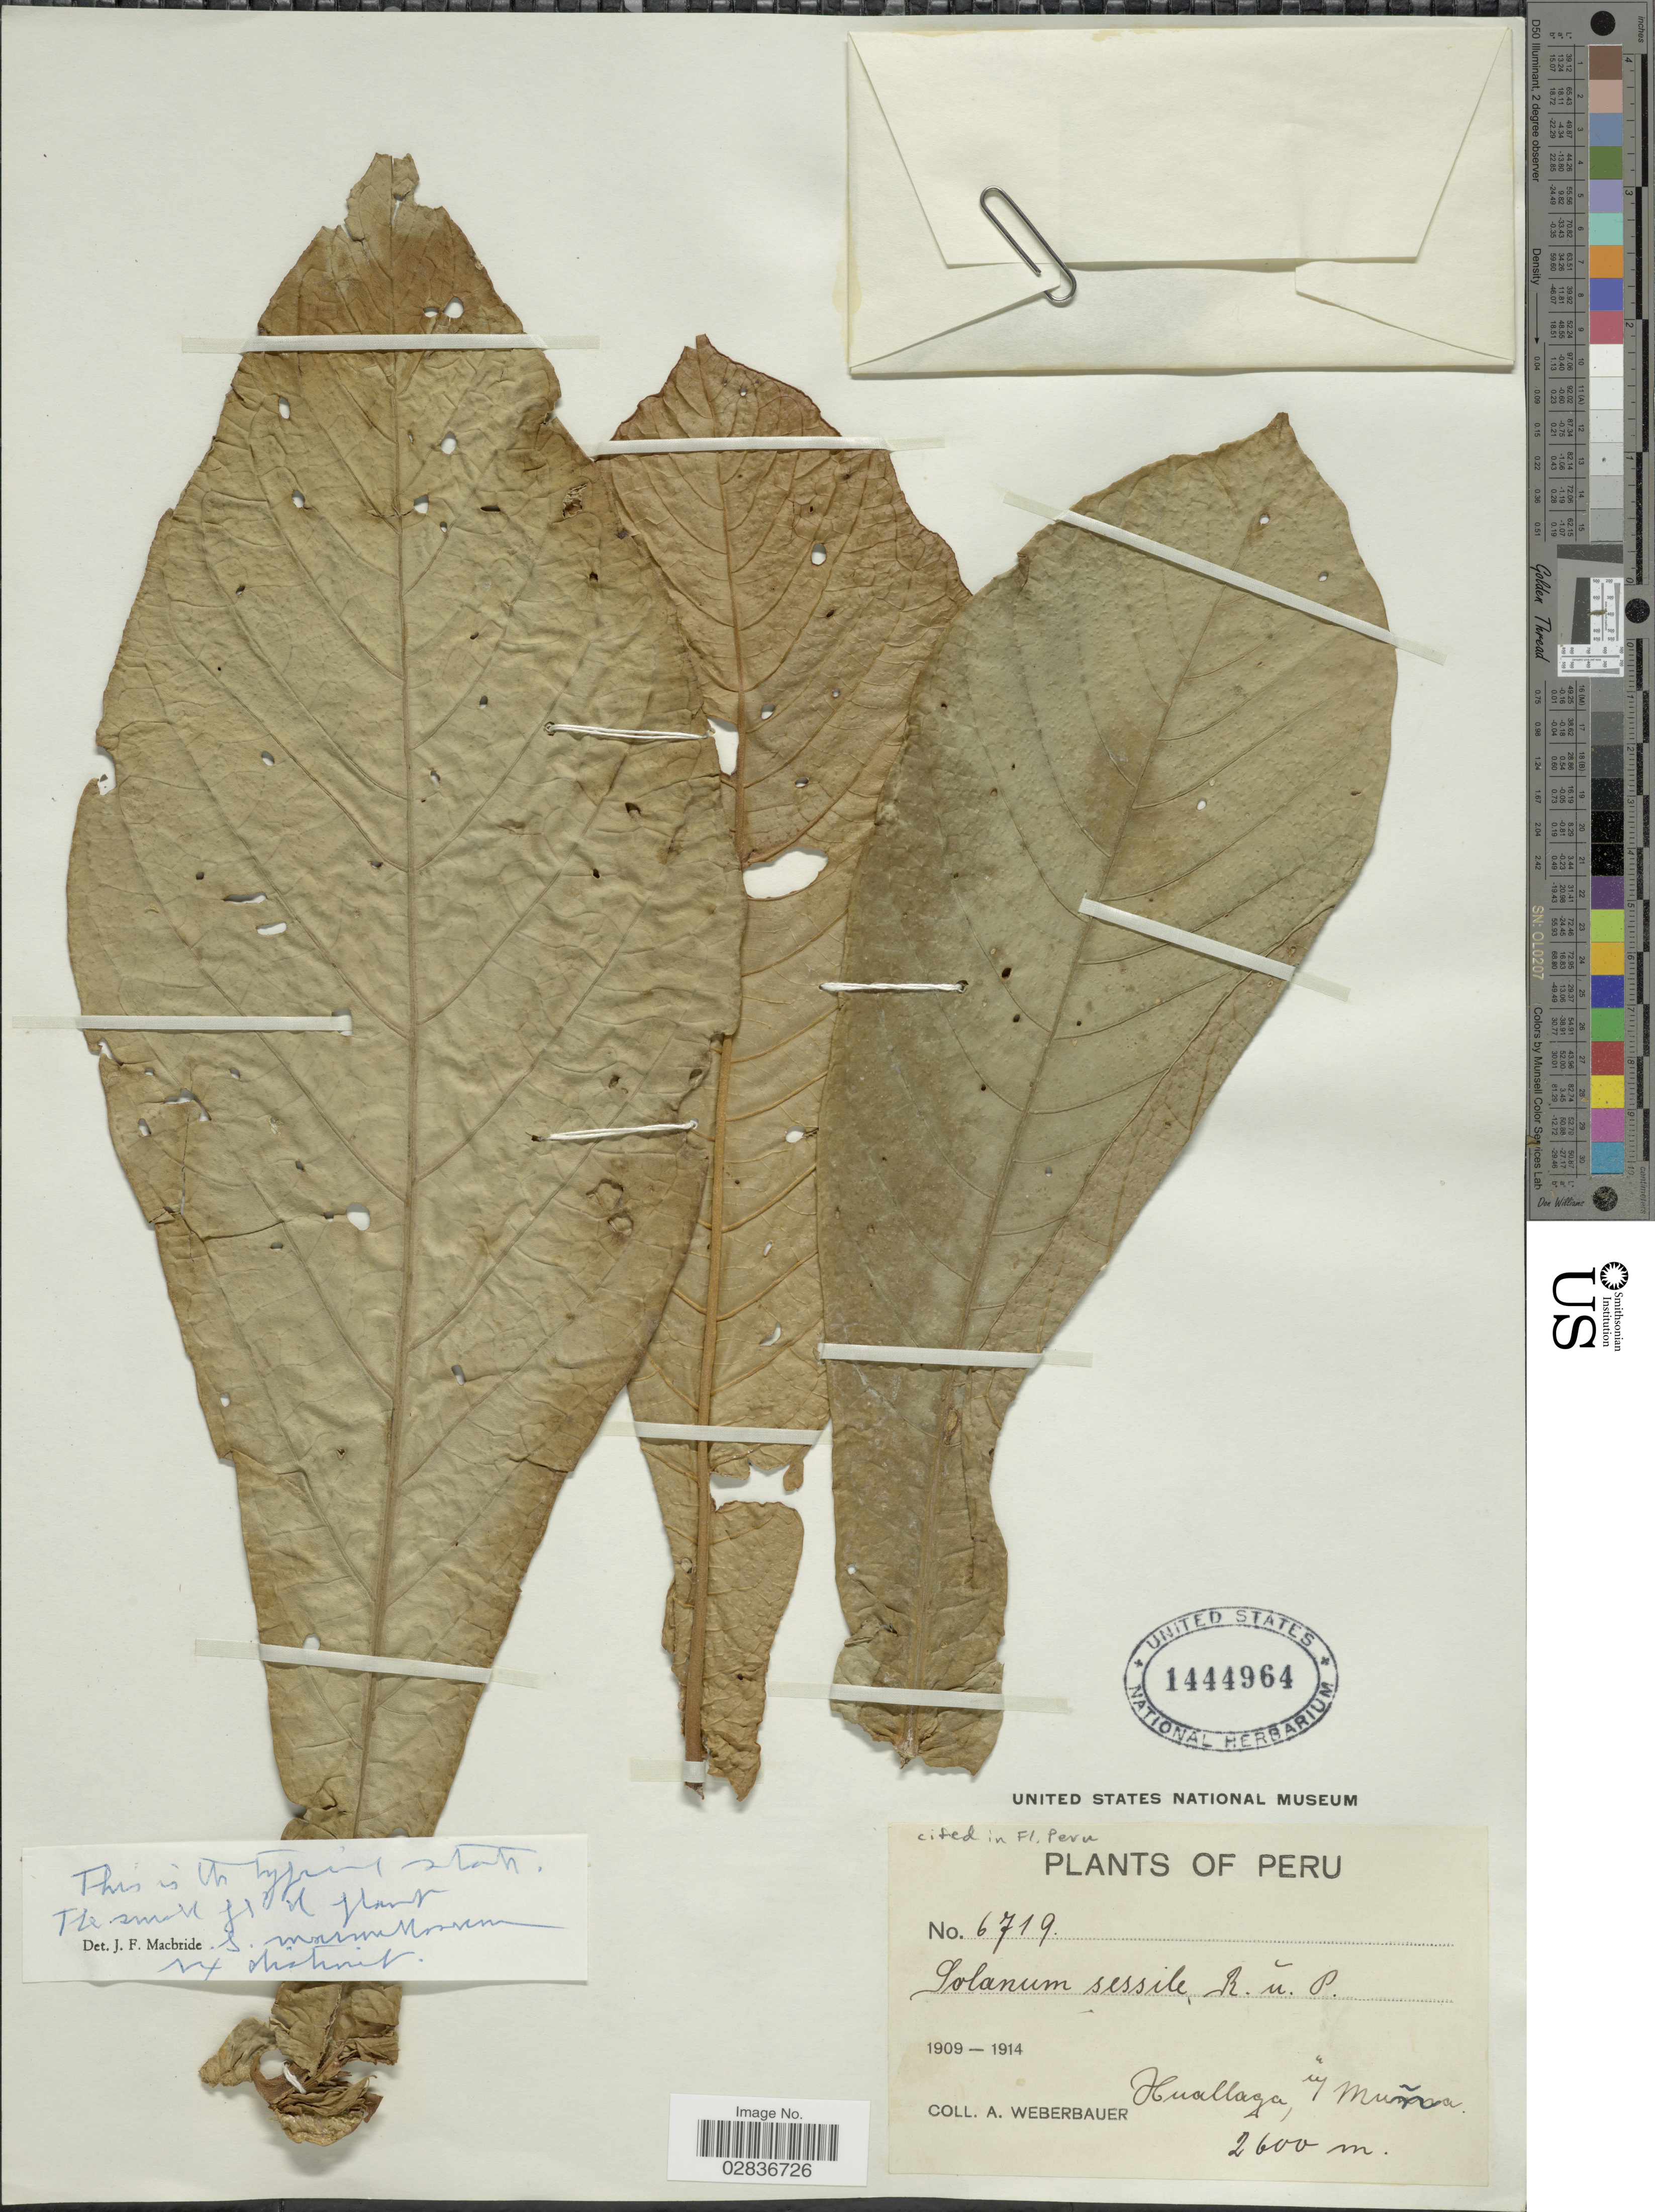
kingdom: Plantae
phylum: Tracheophyta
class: Magnoliopsida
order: Solanales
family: Solanaceae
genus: Solanum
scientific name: Solanum sessile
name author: Dunal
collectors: A. Weberbauer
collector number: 6719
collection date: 1909/1914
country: Peru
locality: Huallaga, Muña.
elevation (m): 2600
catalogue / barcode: US 1444964